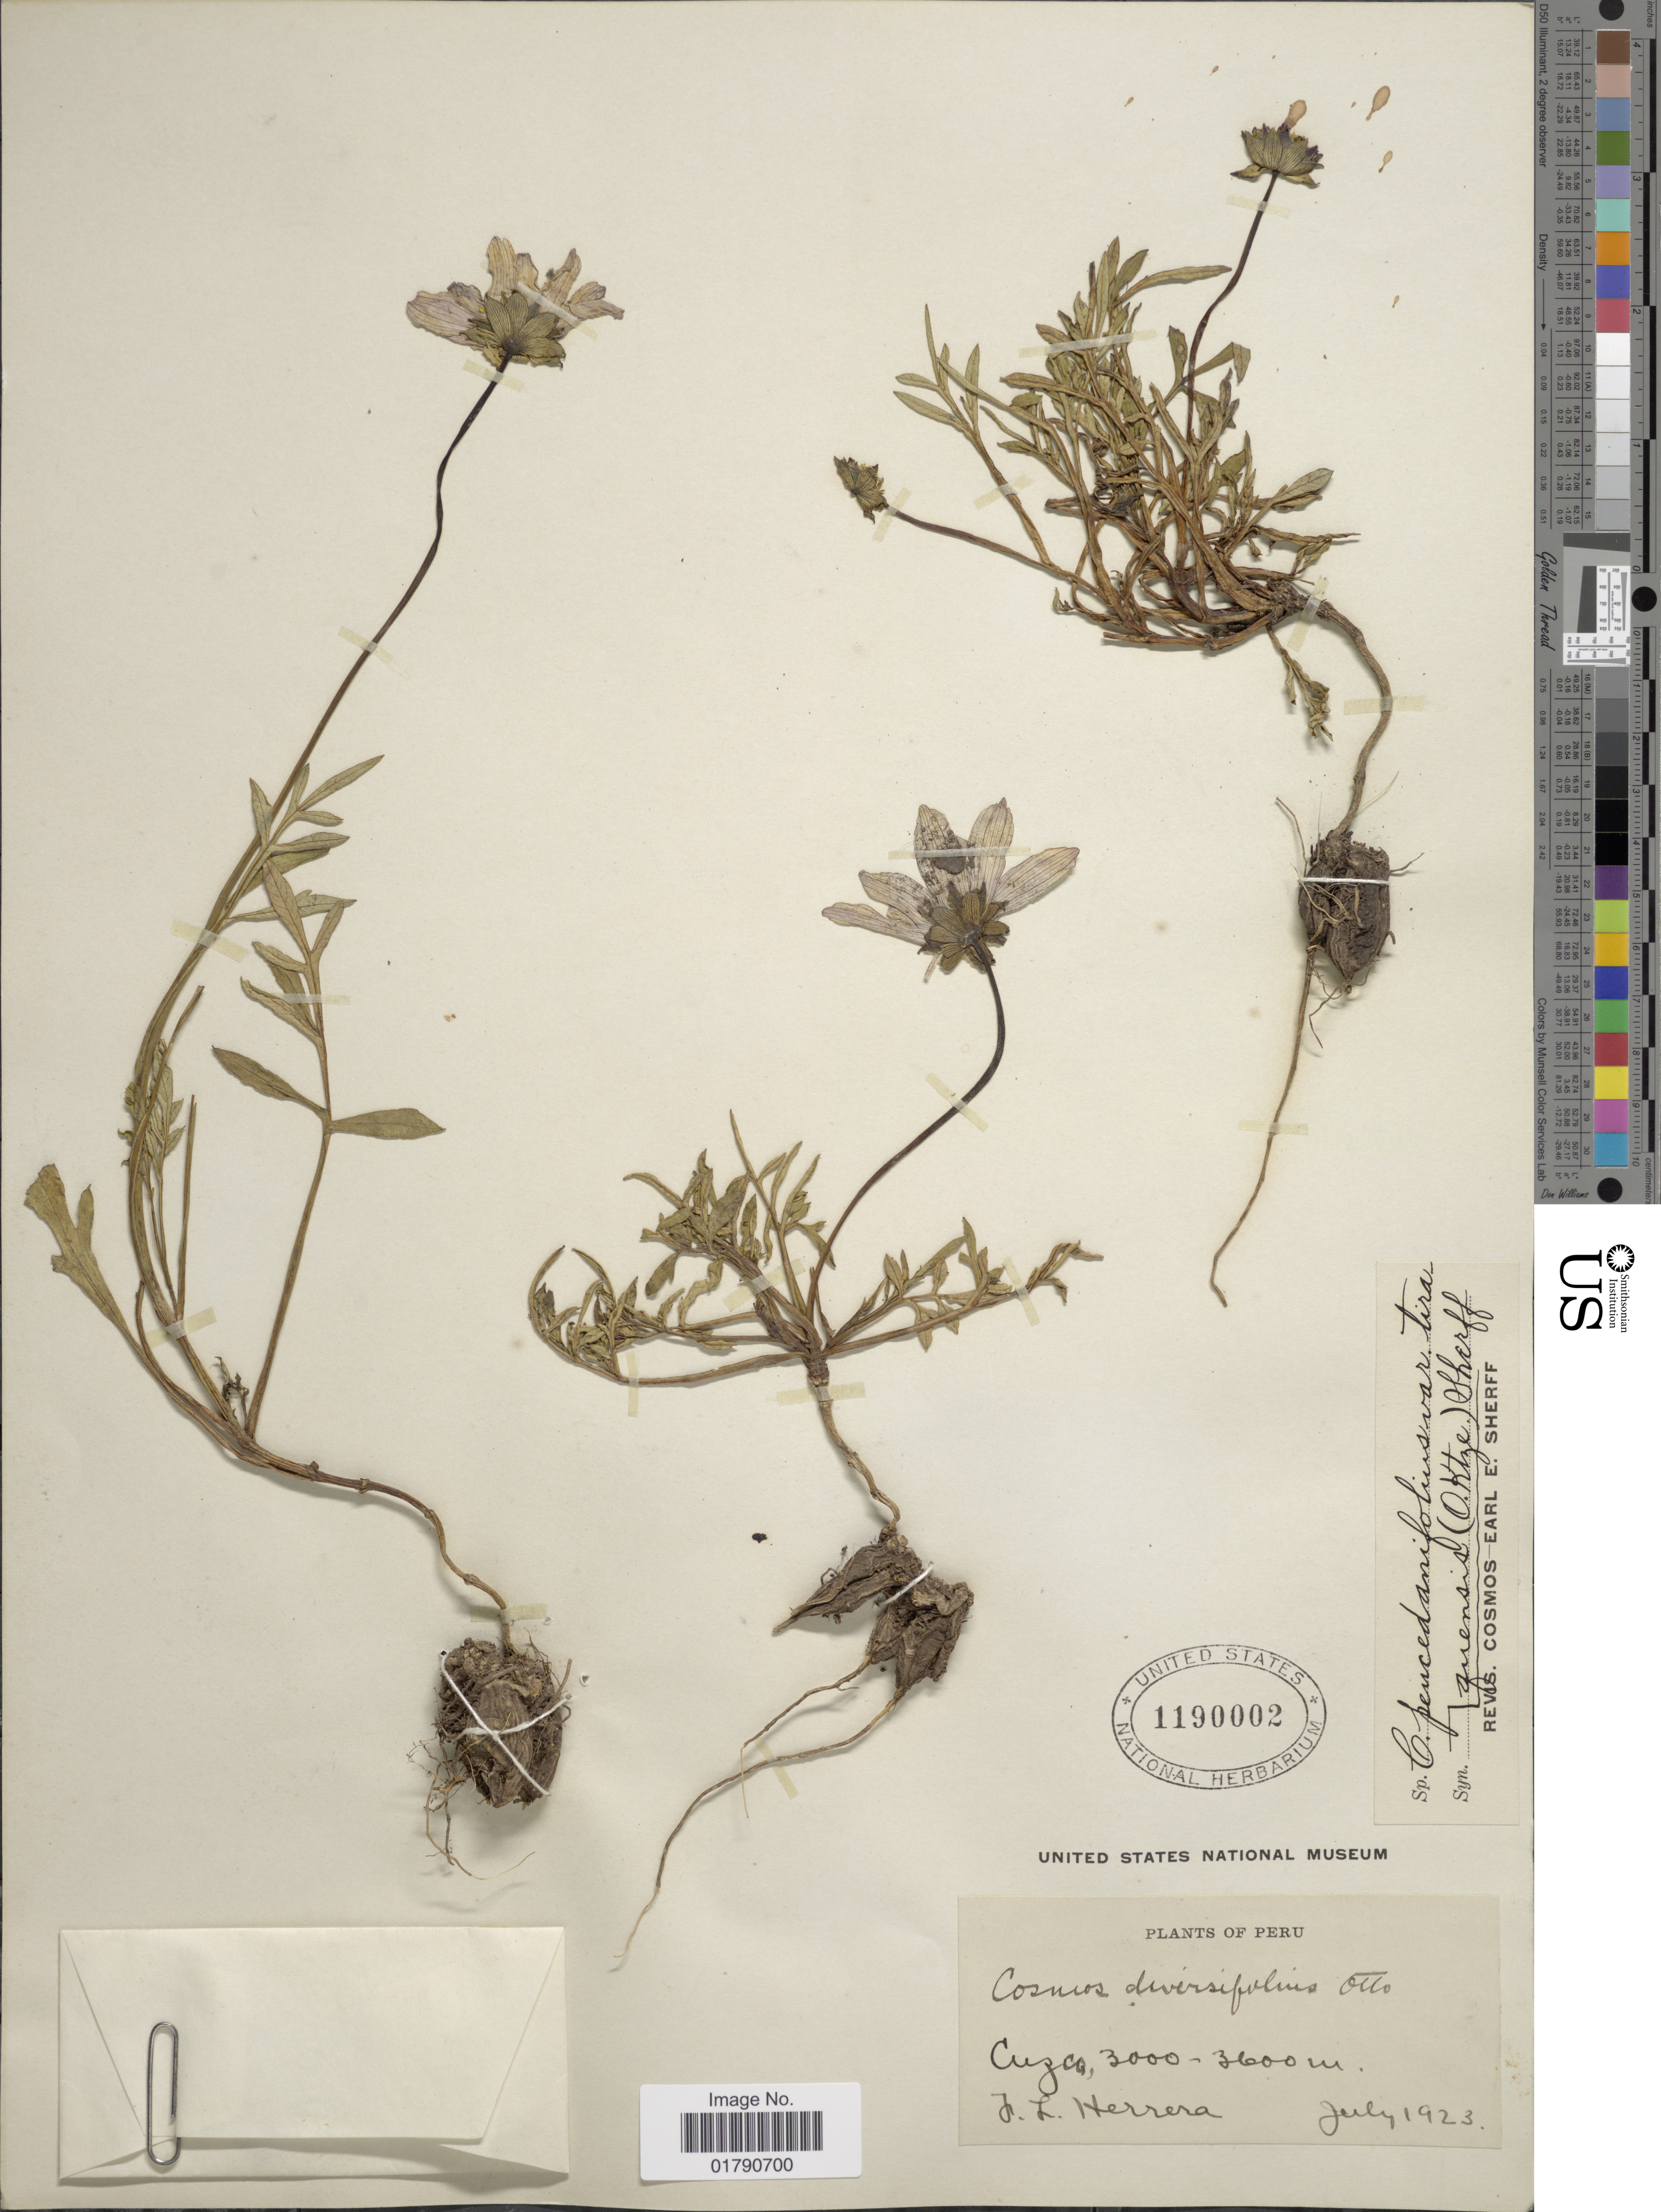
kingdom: Plantae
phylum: Tracheophyta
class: Magnoliopsida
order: Asterales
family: Asteraceae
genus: Cosmos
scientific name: Cosmos peucedanifolius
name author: Wedd.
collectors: F. L. Herrera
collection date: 1923-07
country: Peru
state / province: Cusco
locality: Cuzco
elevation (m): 3000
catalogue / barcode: US 1190002